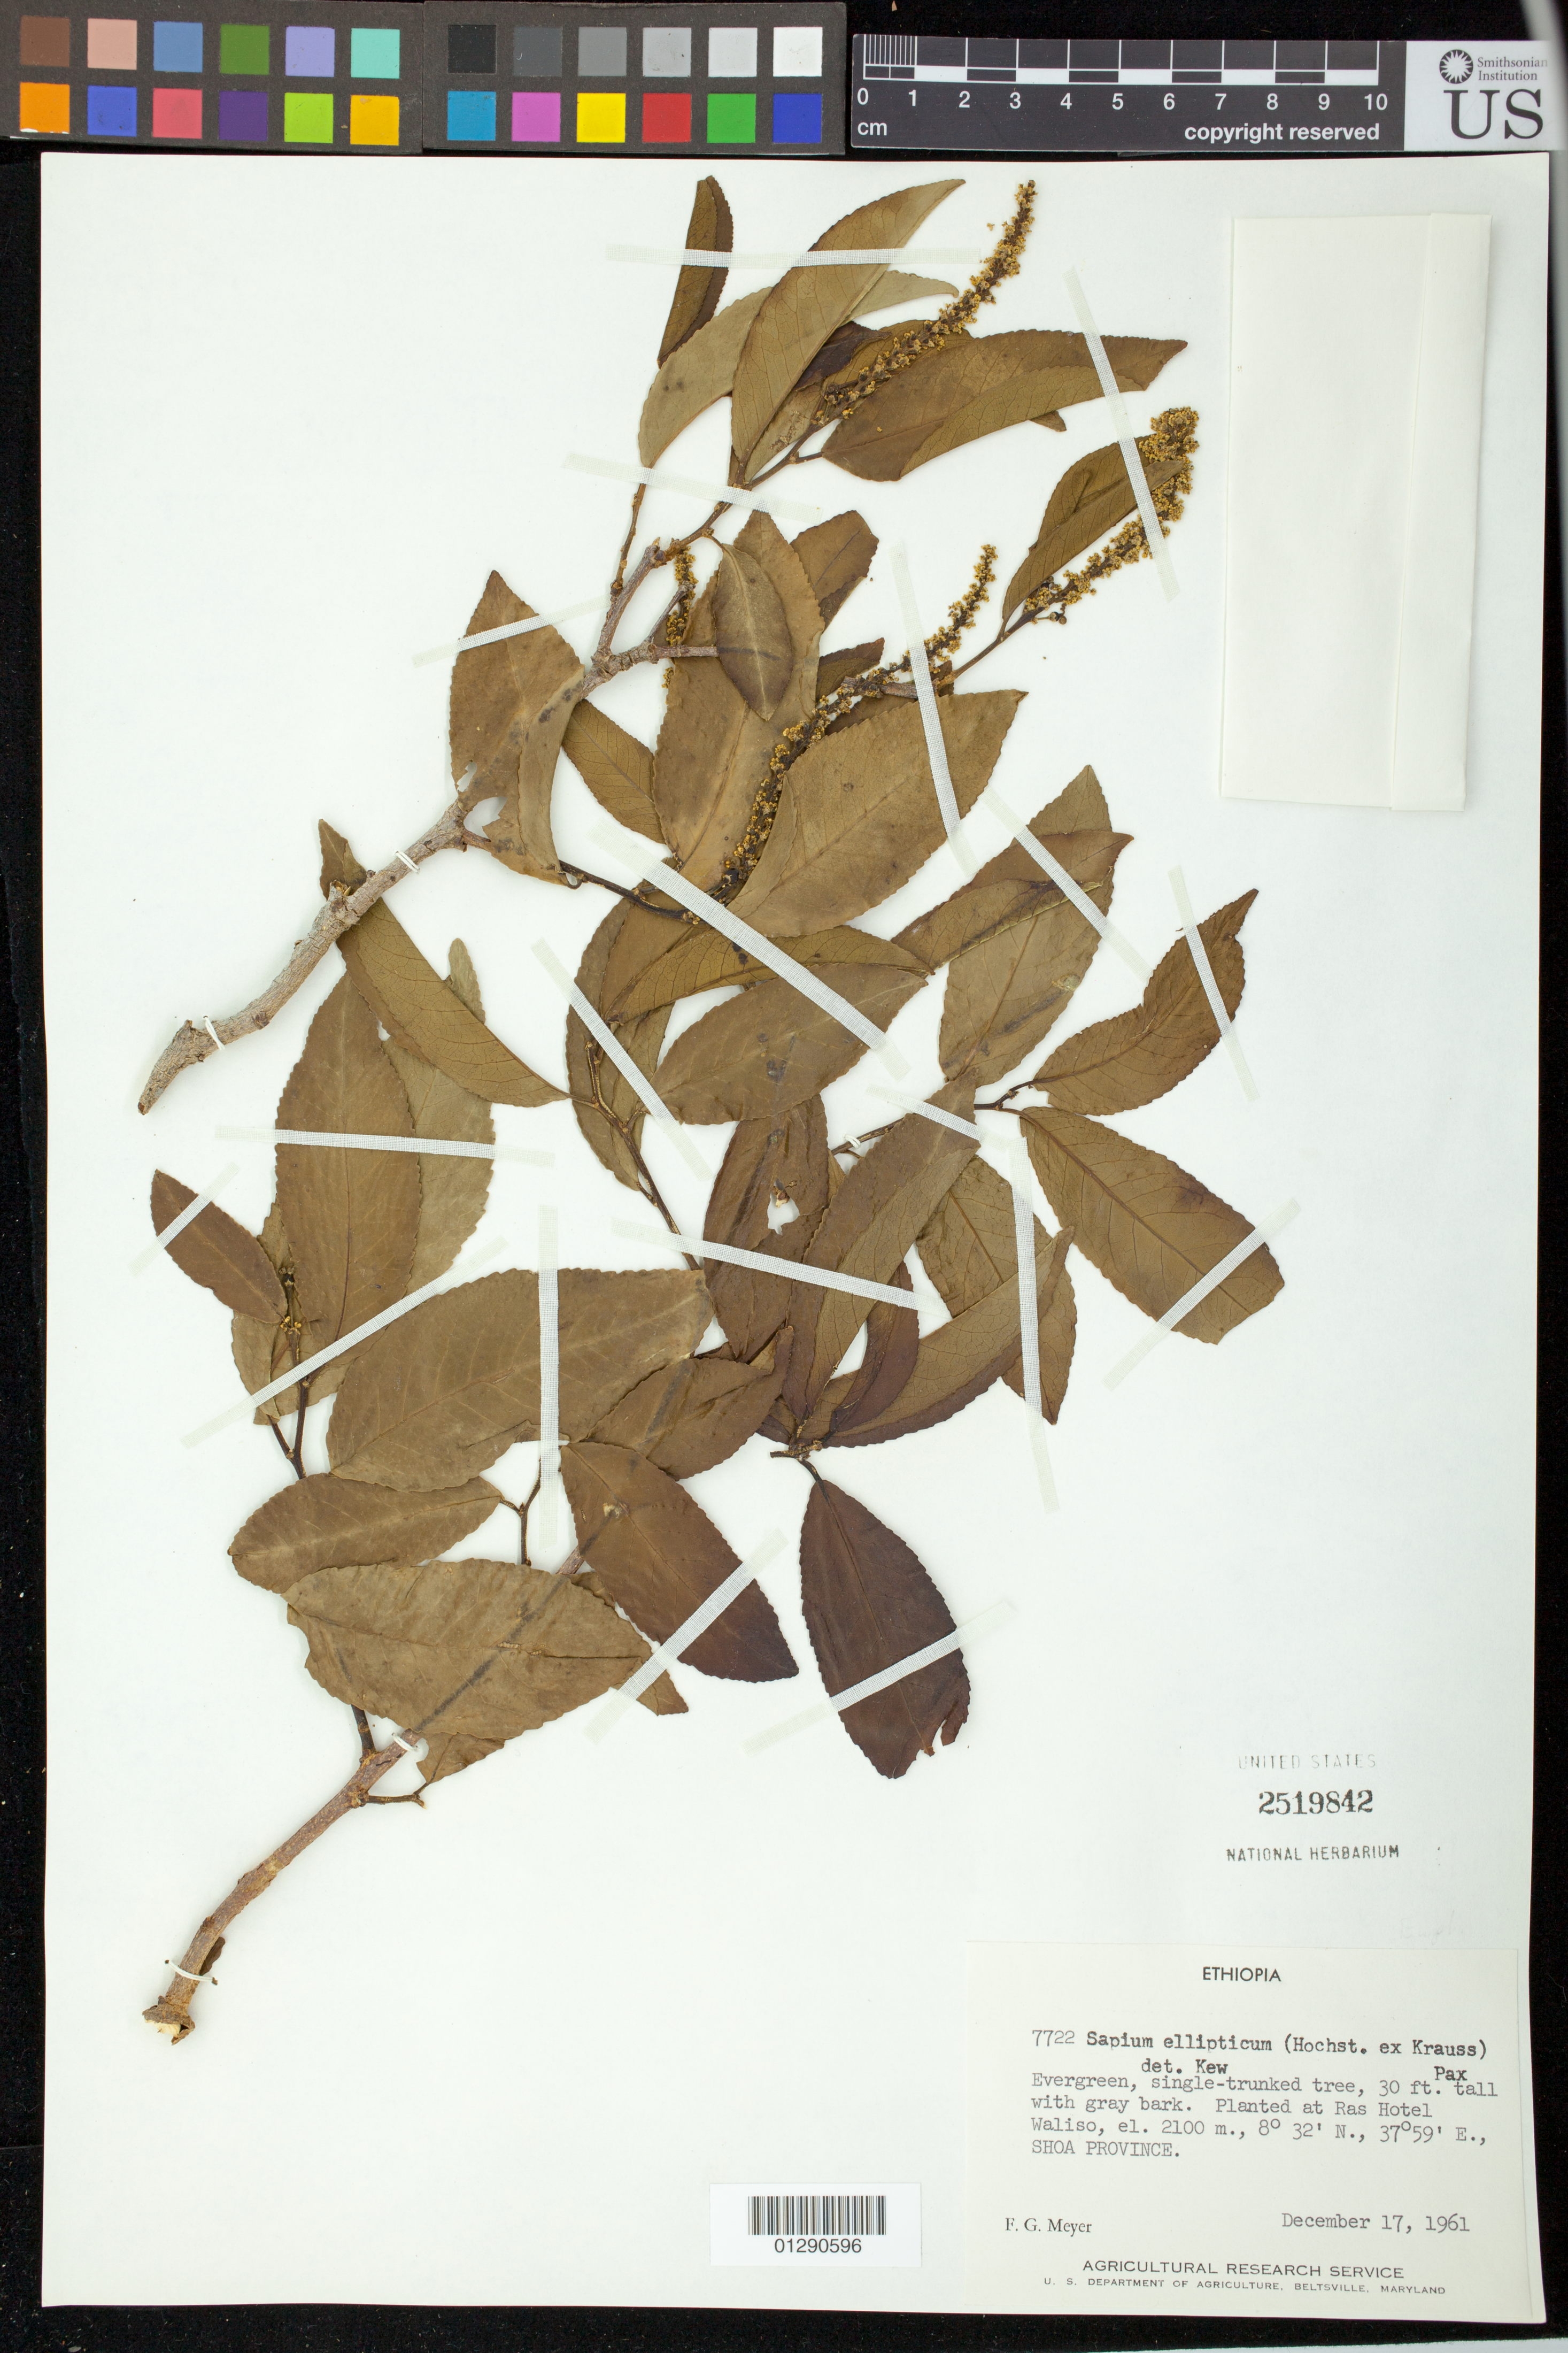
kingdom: Plantae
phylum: Tracheophyta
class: Magnoliopsida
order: Malpighiales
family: Euphorbiaceae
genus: Sapium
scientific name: Sapium ellipticum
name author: (Hochst.) Pax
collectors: F. G. Meyer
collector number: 7722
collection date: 1961-12-17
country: Ethiopia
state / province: Southern Nations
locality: Shoa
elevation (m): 2100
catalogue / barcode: US 2519842